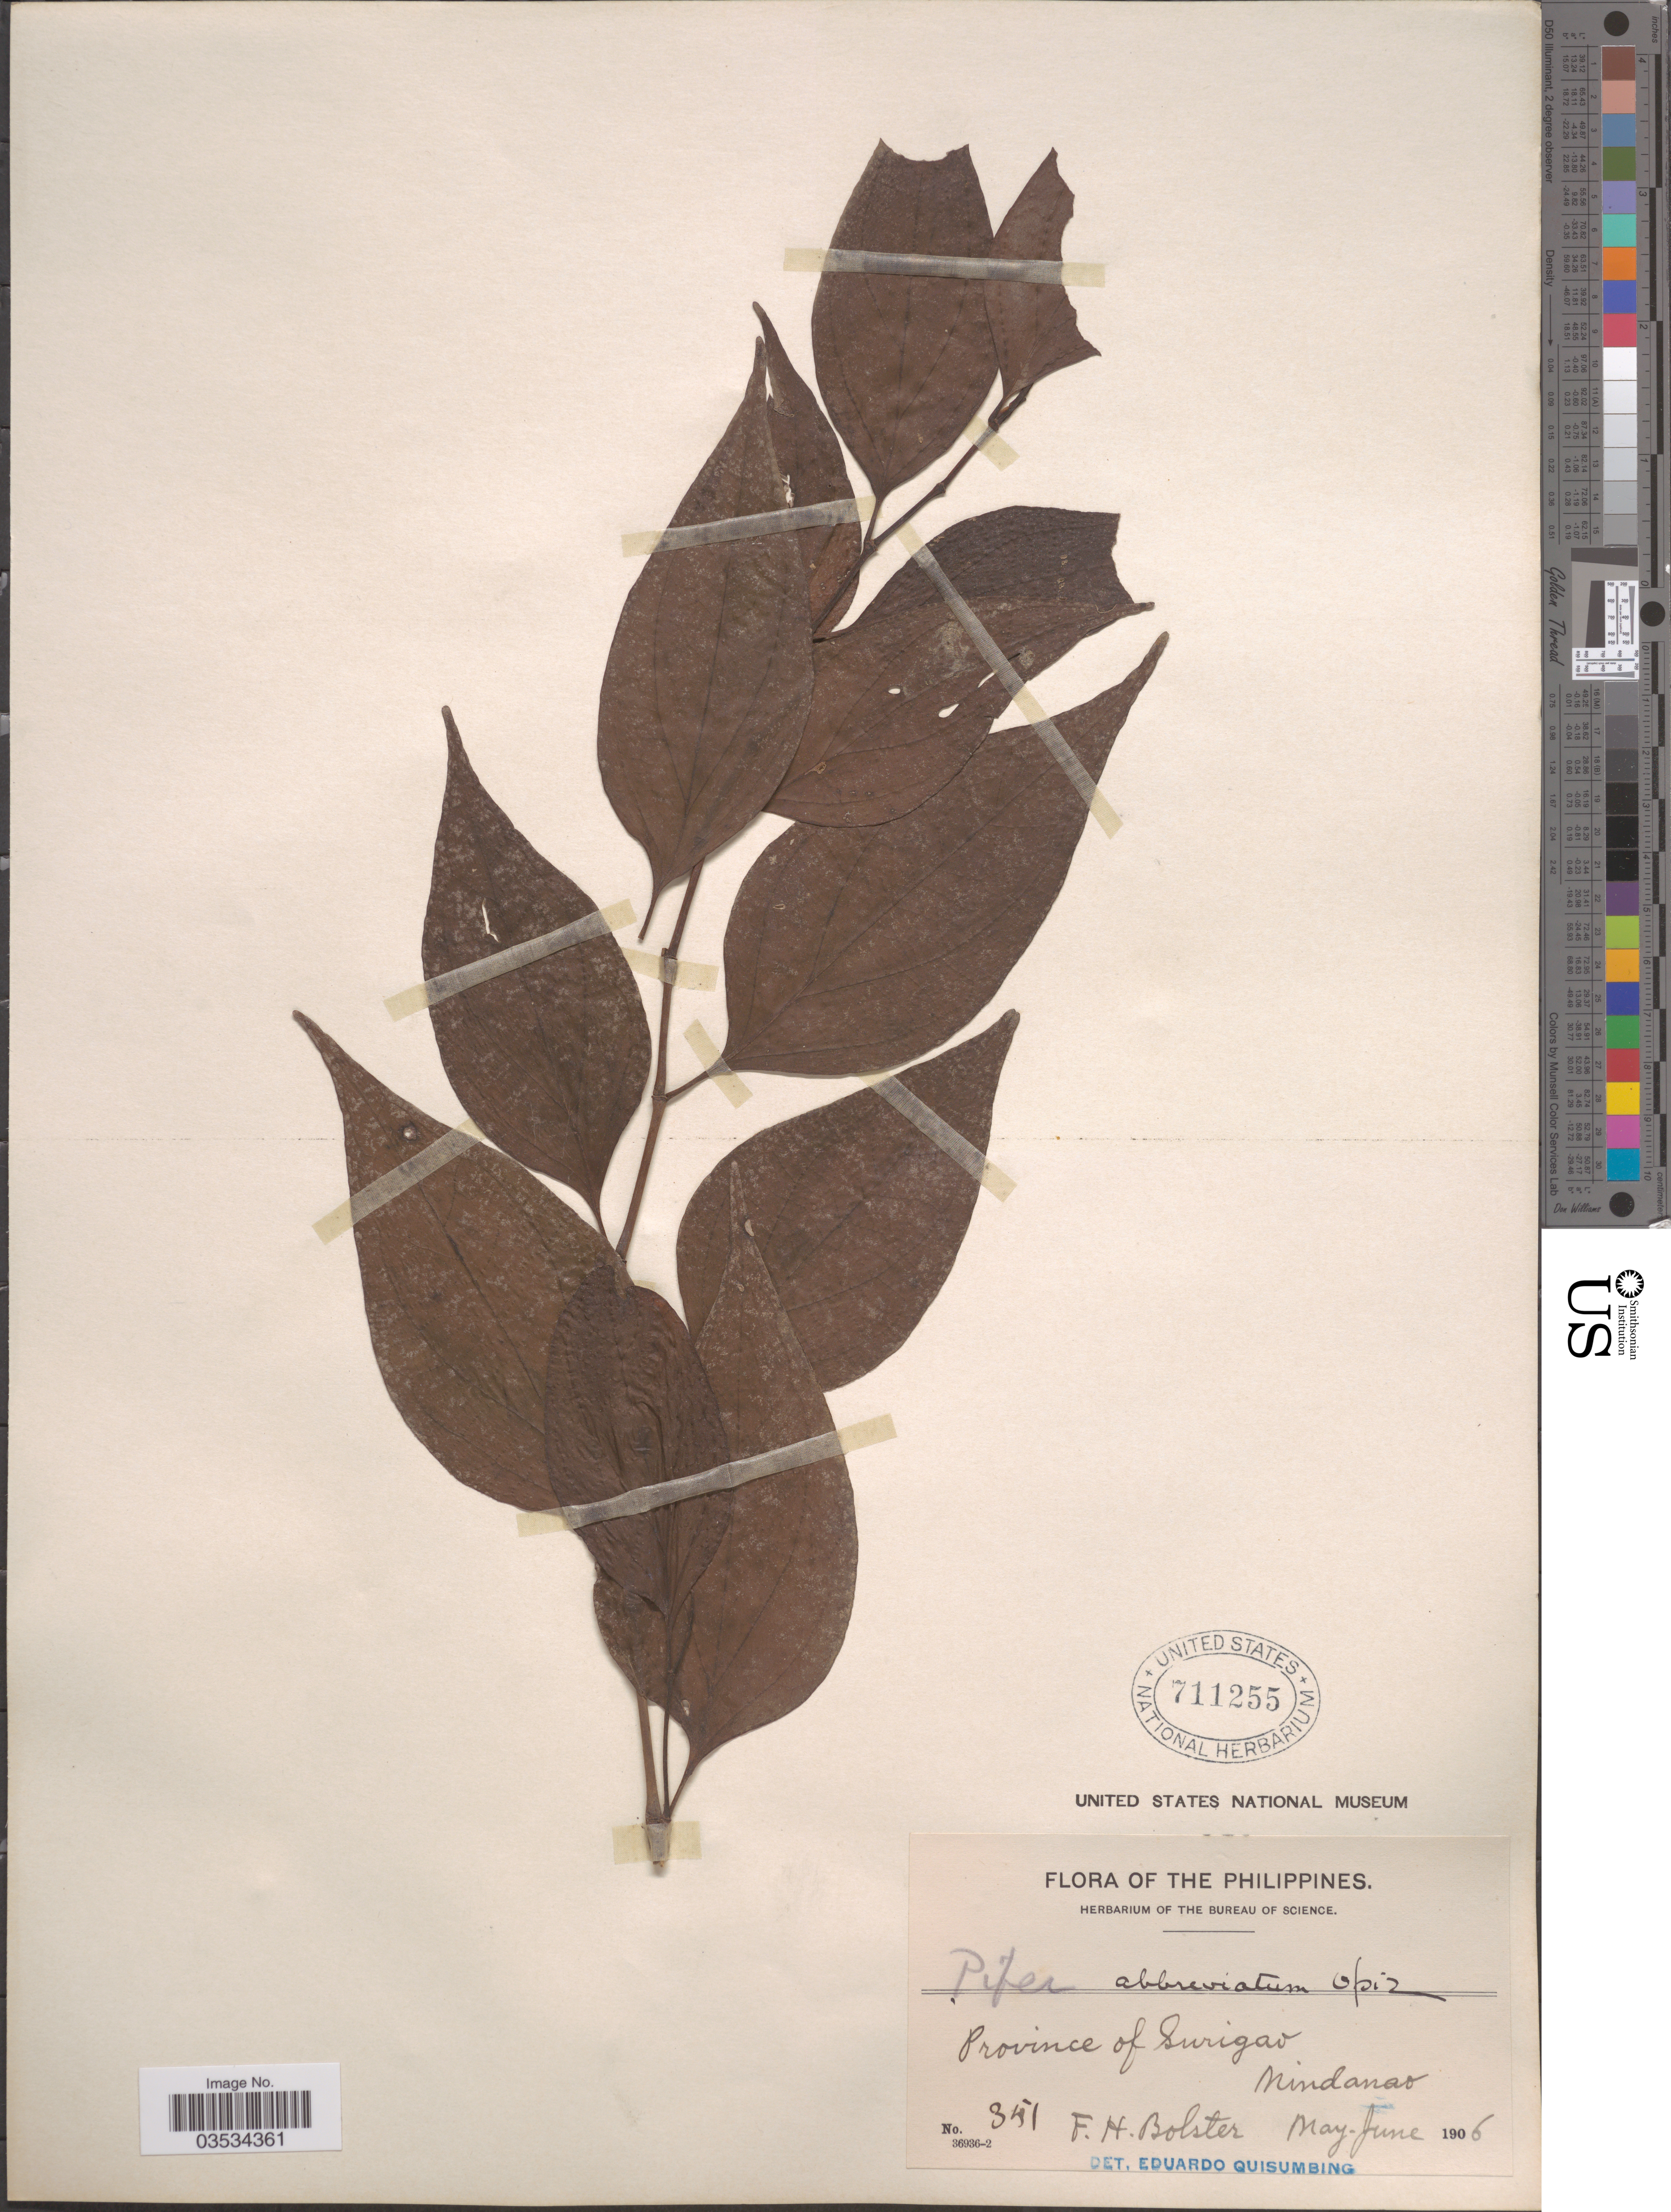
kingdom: Plantae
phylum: Tracheophyta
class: Magnoliopsida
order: Piperales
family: Piperaceae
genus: Piper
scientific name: Piper abbreviatum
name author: Opiz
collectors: F. Bolster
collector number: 351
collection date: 1906-05/1906-06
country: Philippines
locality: Province of Surigao. Mindanao.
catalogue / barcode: US 711255